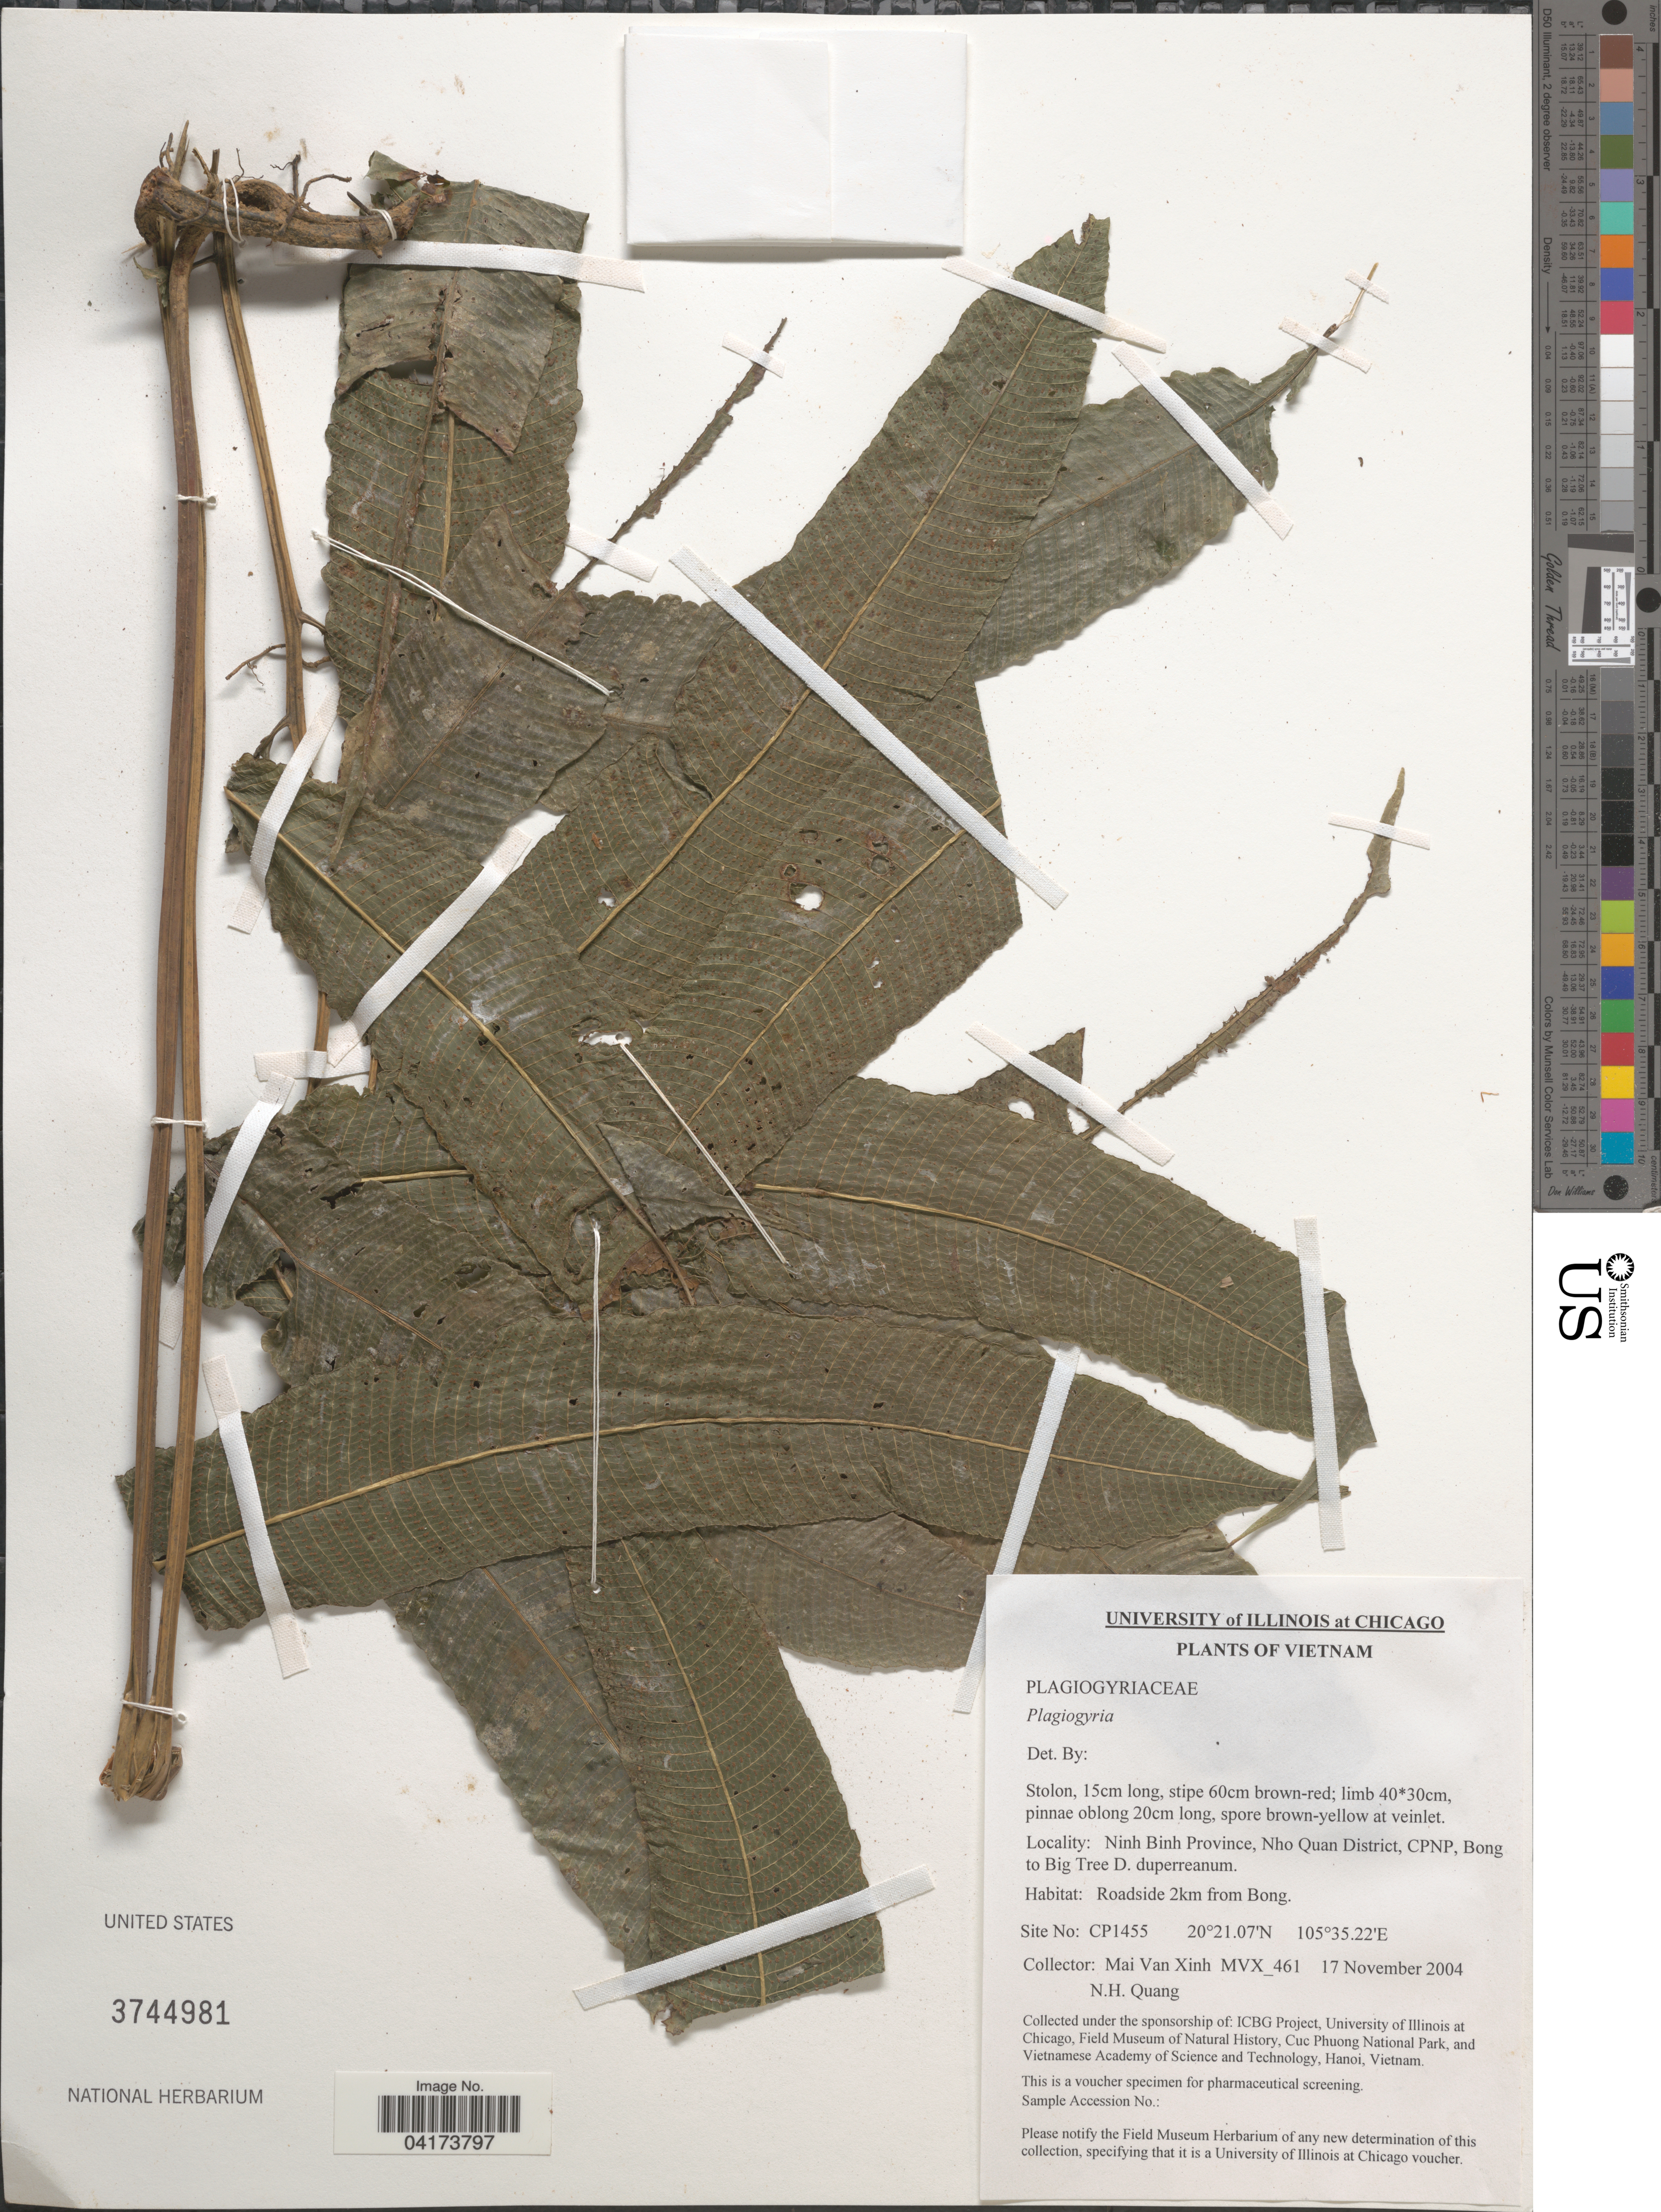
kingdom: Plantae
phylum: Tracheophyta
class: Polypodiopsida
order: Cyatheales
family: Plagiogyriaceae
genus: Plagiogyria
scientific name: Plagiogyria sp.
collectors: M. Van Xinh & N. Quang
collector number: MVX_461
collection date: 2004-11-17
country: Vietnam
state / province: Ninh Binh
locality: Nho Quan District, CPNP, Bong to Big Tree D. duperreanum. Roadside 2km from Bong. Site No: CP1455.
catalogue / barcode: US 3744981